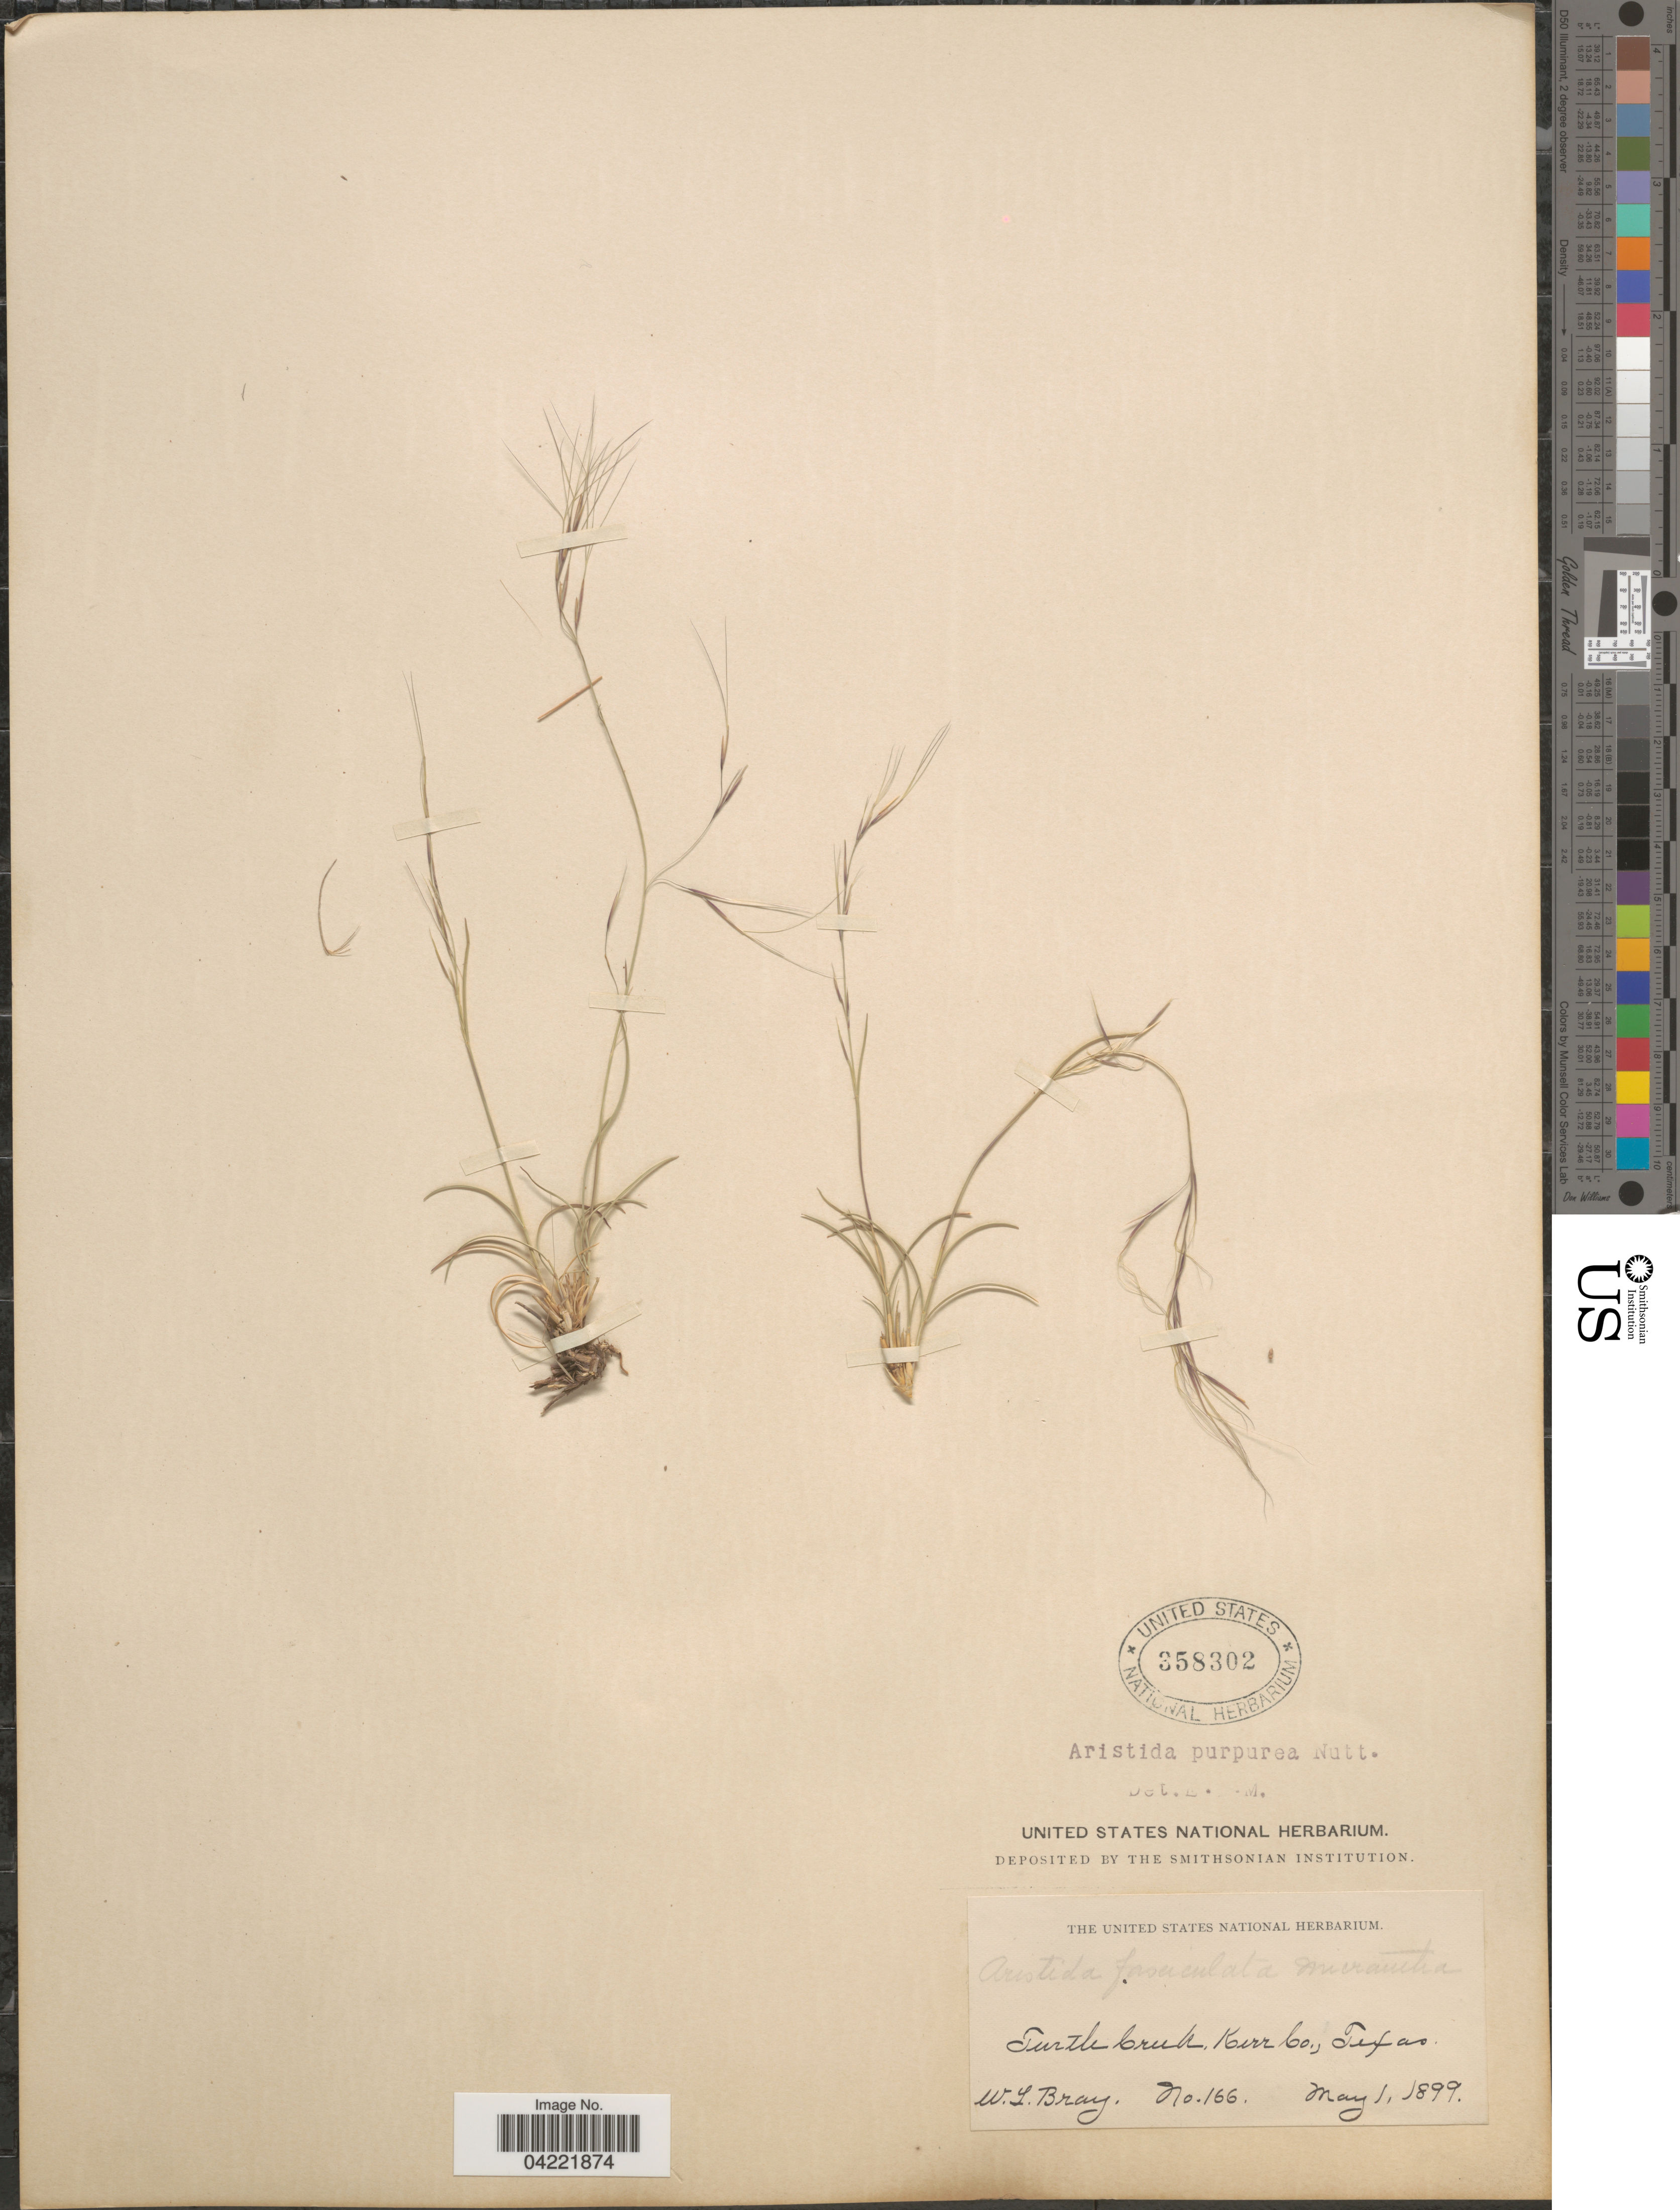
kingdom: Plantae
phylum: Tracheophyta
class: Liliopsida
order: Poales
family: Poaceae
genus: Aristida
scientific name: Aristida purpurea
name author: Nutt.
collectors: W. L. Bray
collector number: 166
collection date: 1899-05-01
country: United States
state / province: Texas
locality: Turtle Creek, Kerr Co.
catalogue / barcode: US 358302